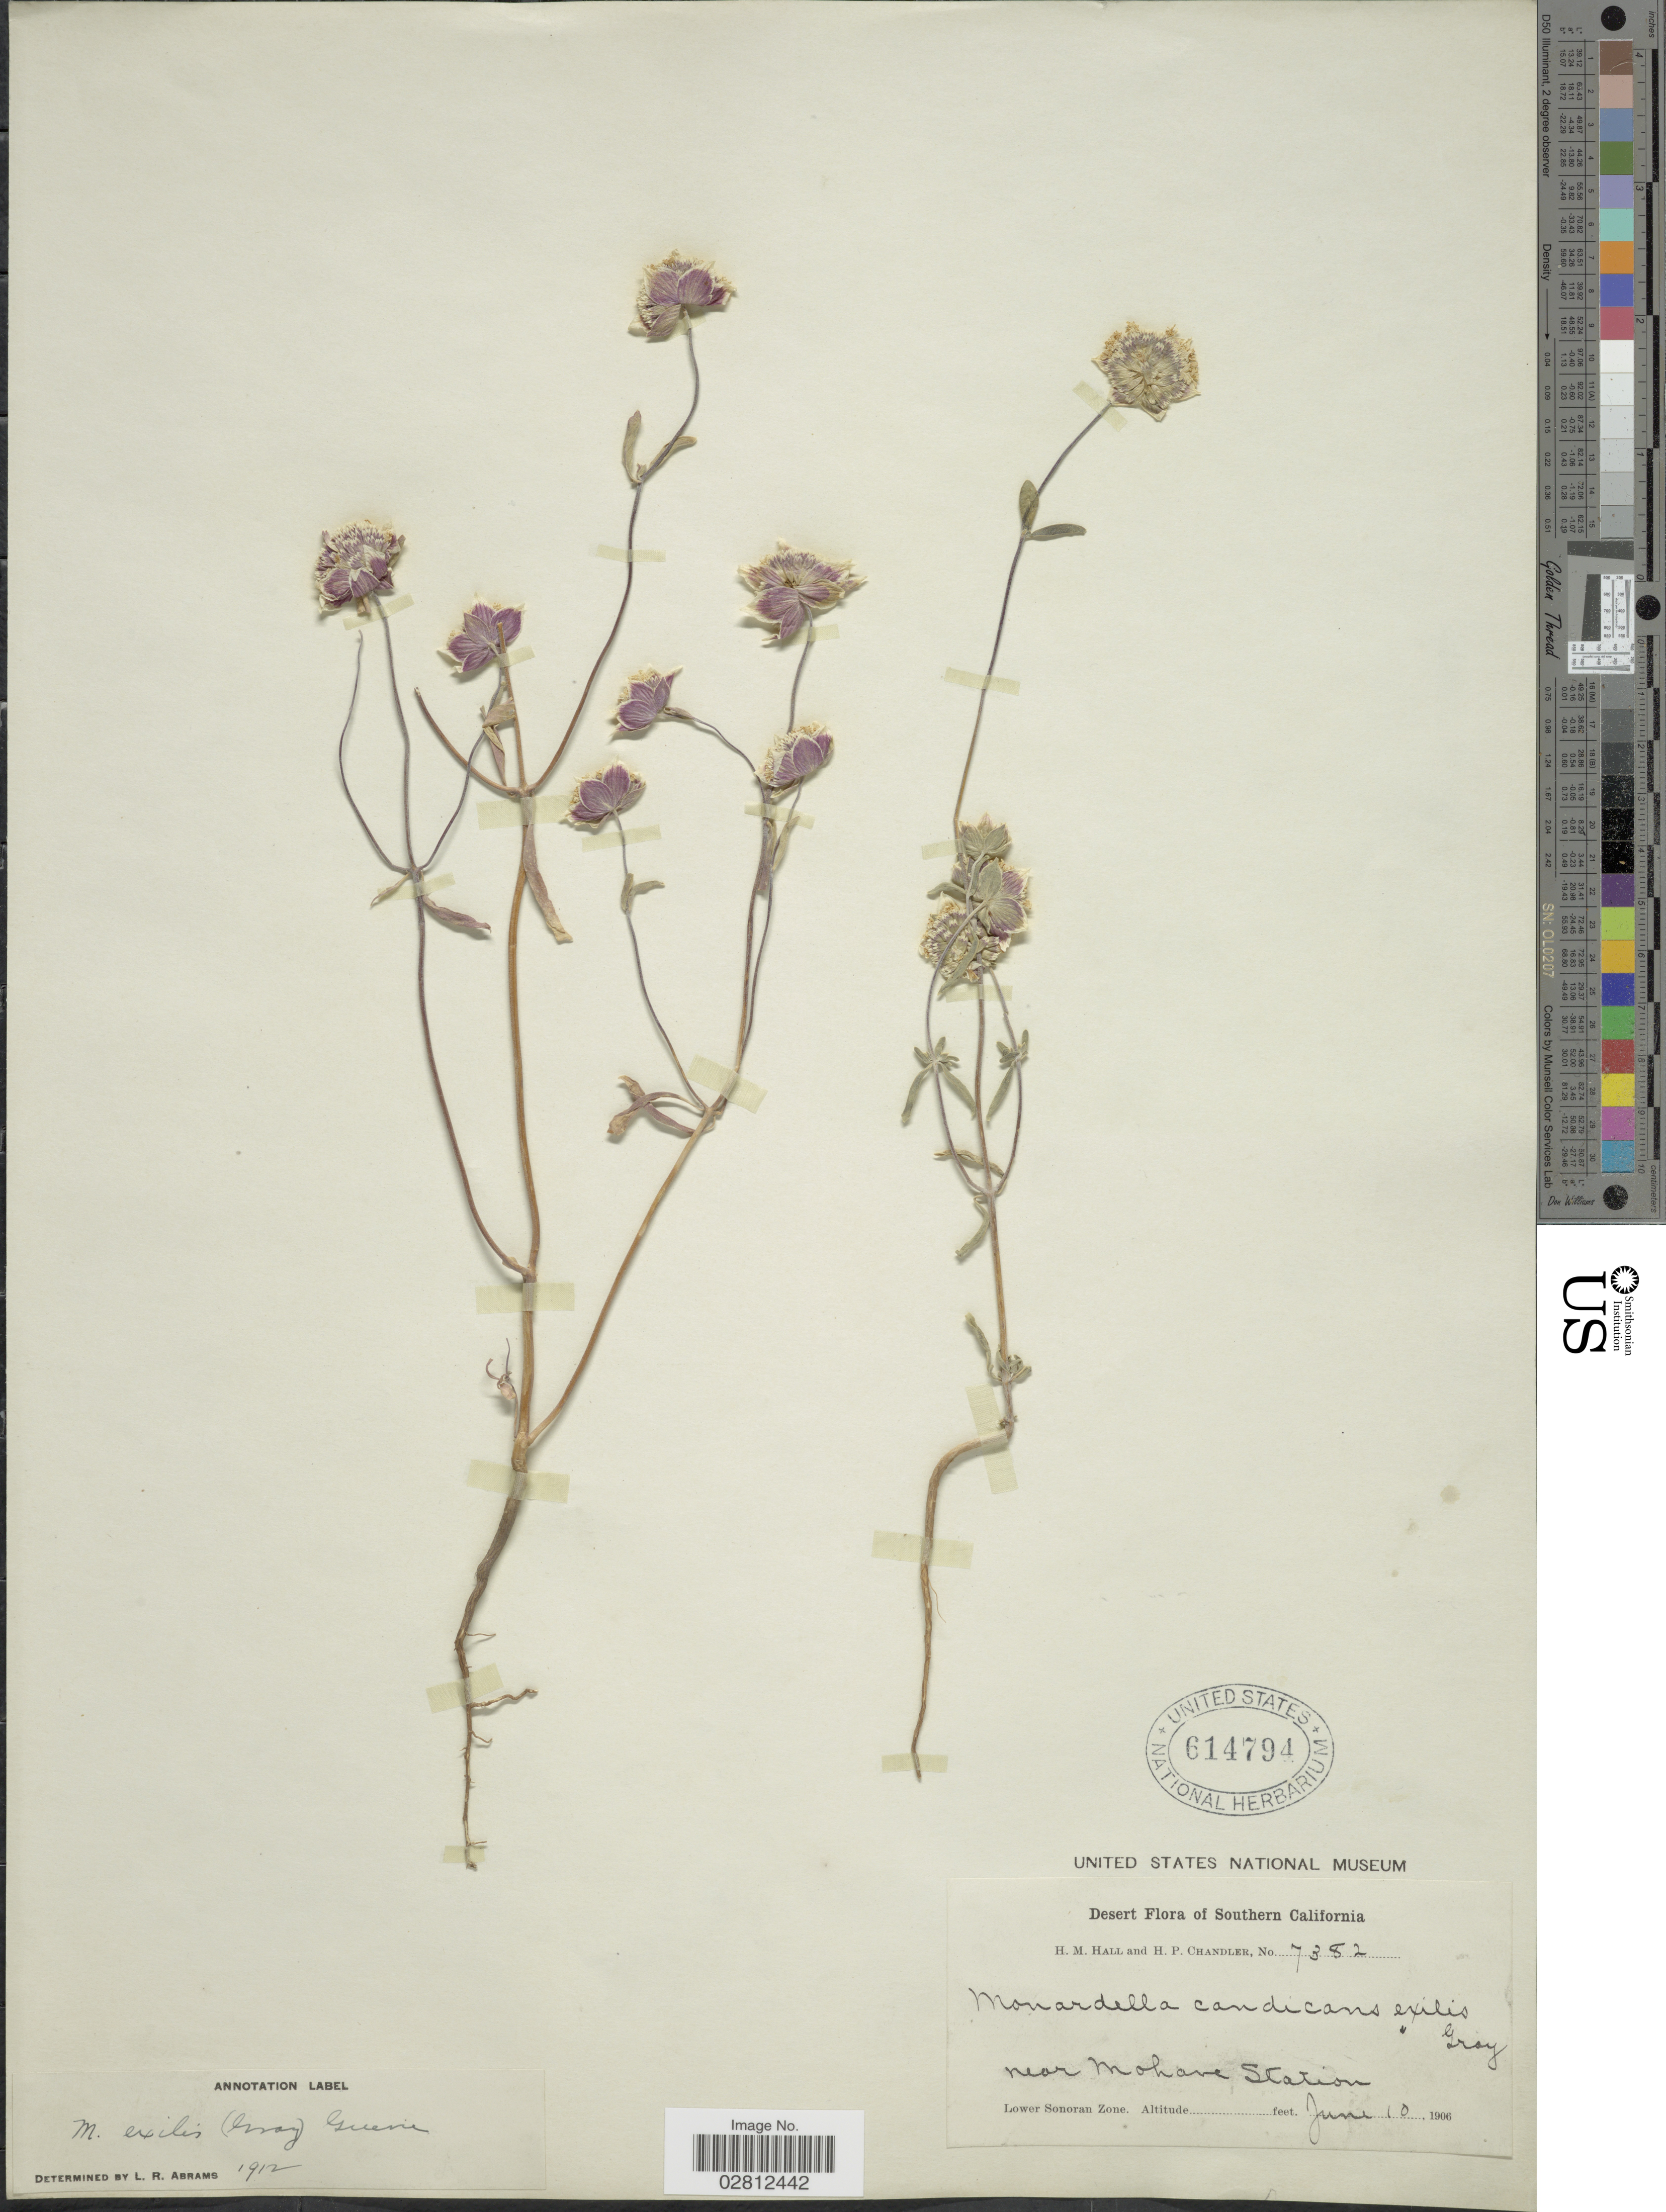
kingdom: Plantae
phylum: Tracheophyta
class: Magnoliopsida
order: Lamiales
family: Lamiaceae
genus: Monardella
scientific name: Monardella candicans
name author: Benth.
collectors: H. M. Hall & H. Chandler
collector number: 7382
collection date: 1906-06-10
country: United States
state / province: California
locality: Southern California, near Mohave Station.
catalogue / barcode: US 614794